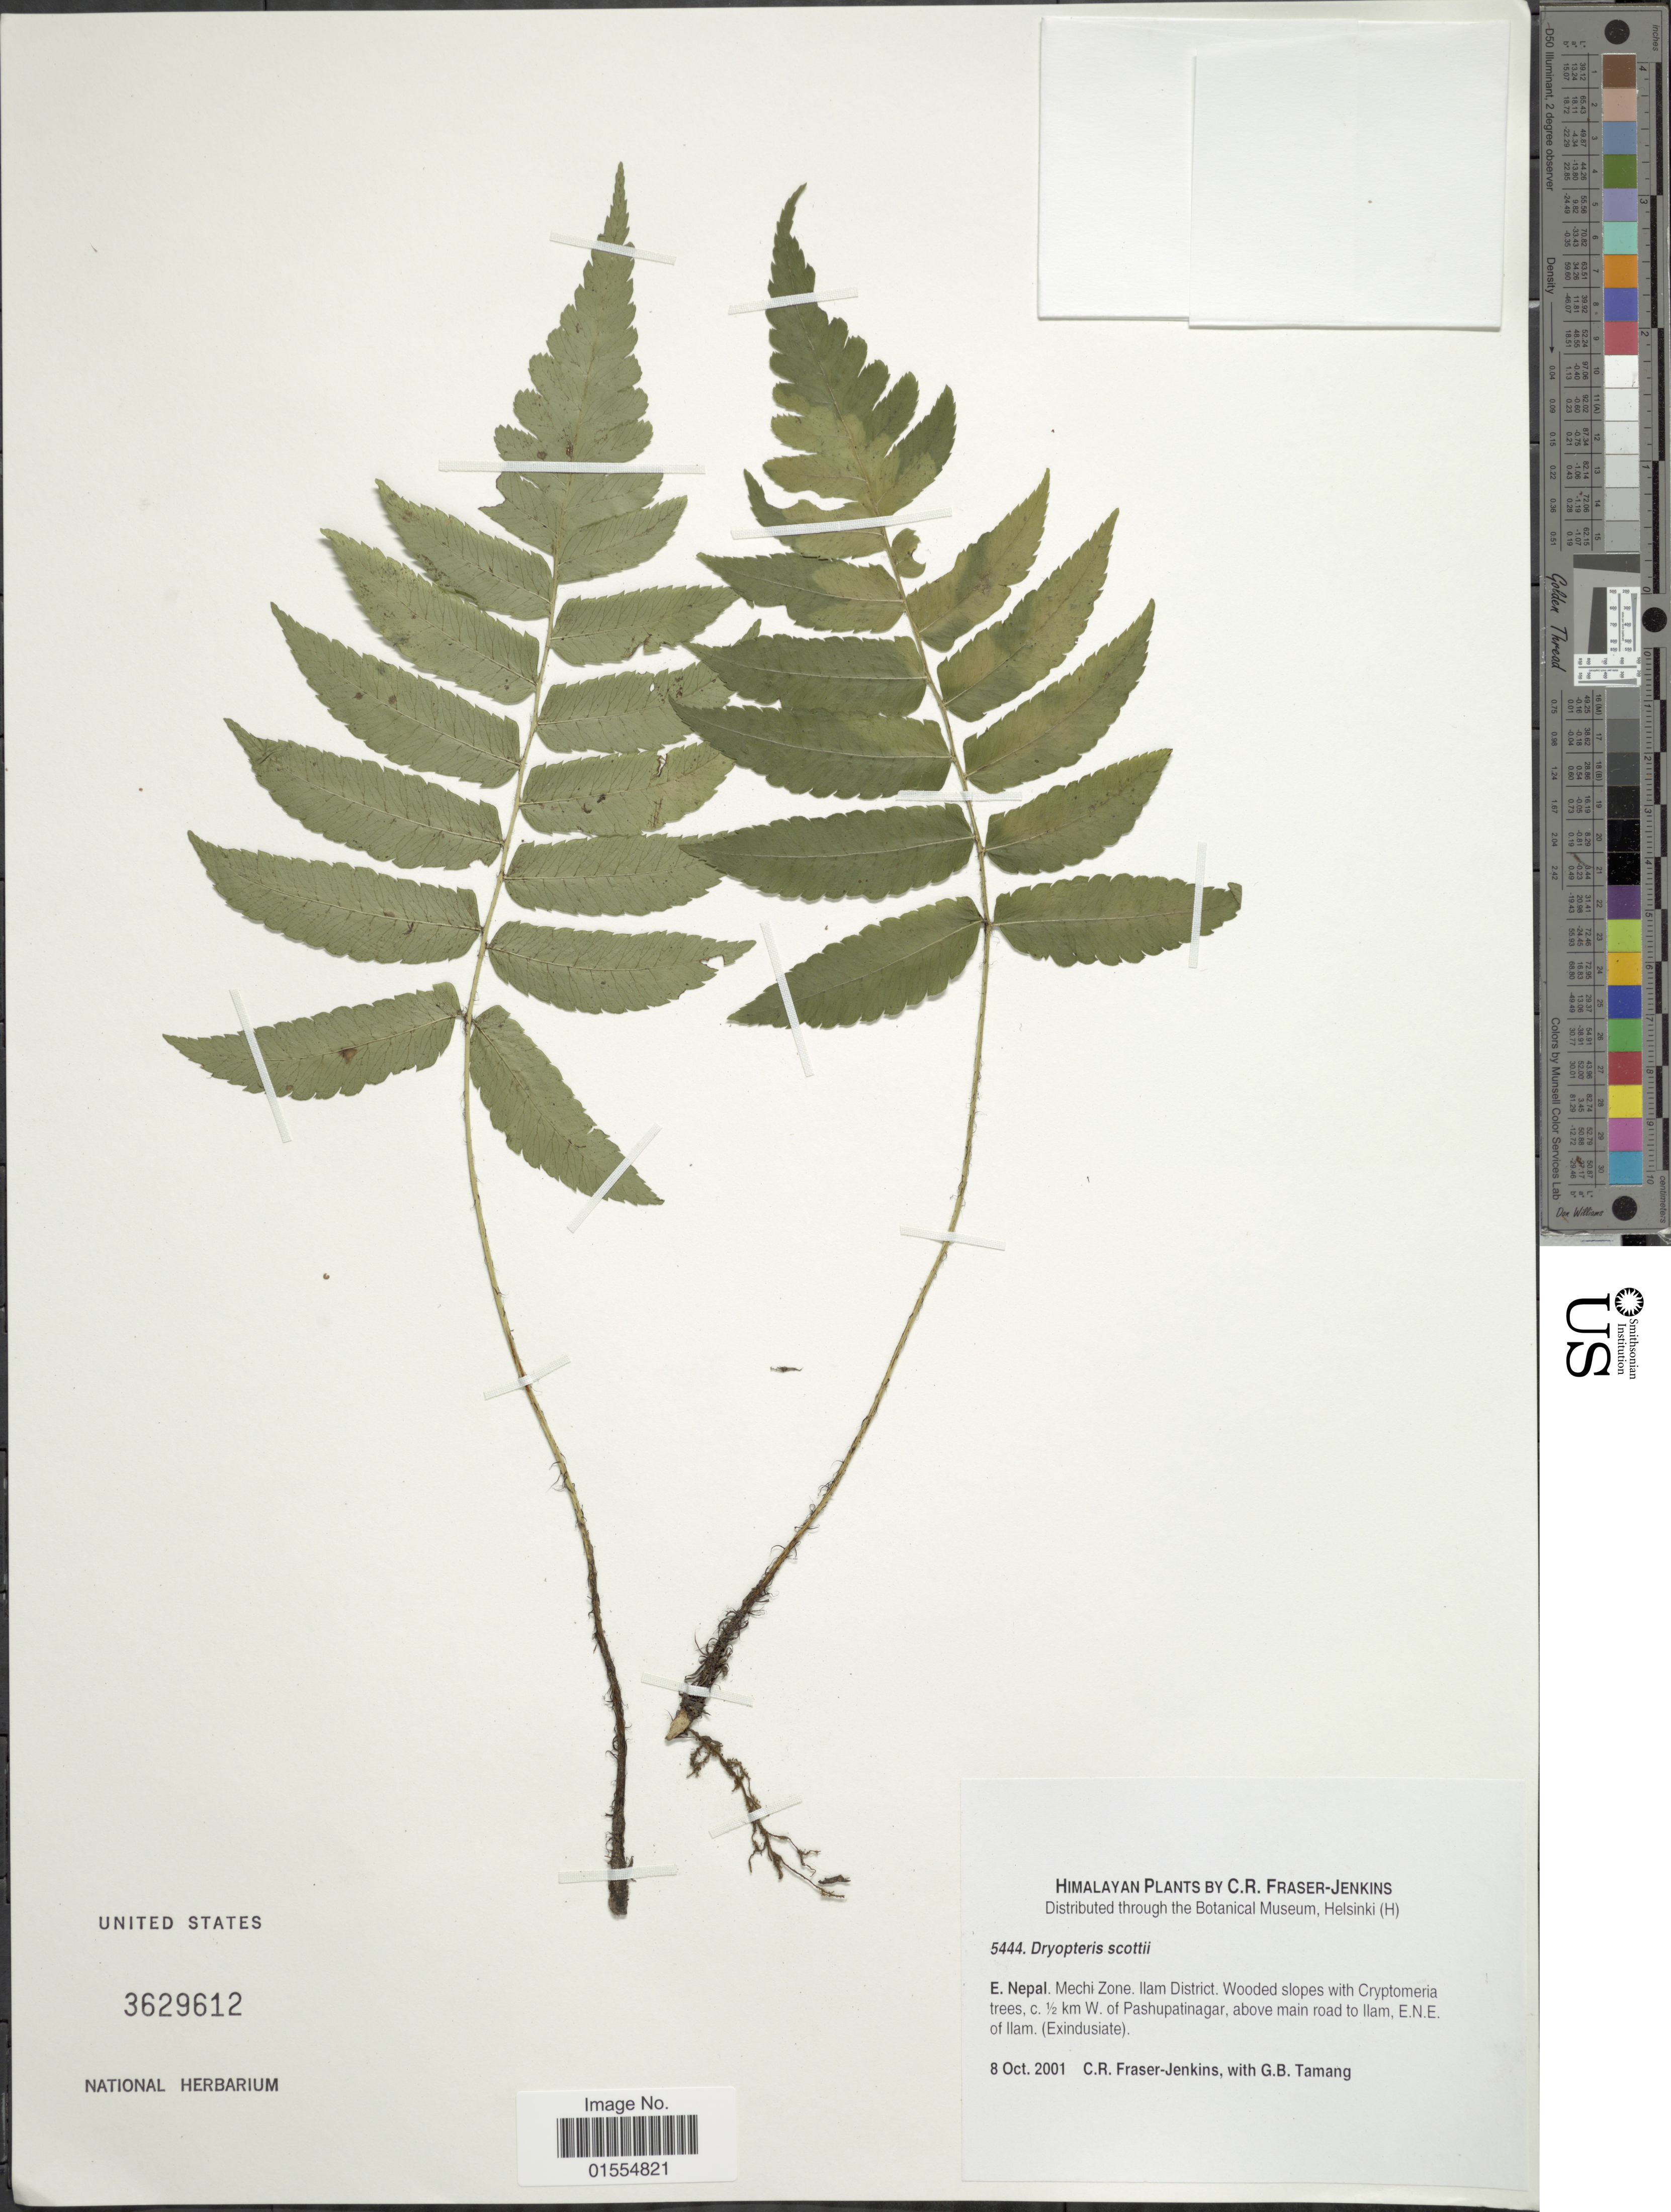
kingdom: Plantae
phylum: Tracheophyta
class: Polypodiopsida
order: Polypodiales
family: Dryopteridaceae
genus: Dryopteris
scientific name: Dryopteris scottii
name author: (Bedd.) Ching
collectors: C. R. Fraser-Jenkins & G. Tamang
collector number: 54444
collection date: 2001-10-08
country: Nepal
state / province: Mechi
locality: Himalaya, E. Nepal, Mechi Zone, Ilam District, Wooded sloopes with Cryptomeria trees, c. 0,5 km W. of Pashupatinagar, above main road to Ilam, E. N. E of Ilam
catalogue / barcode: US 3629612